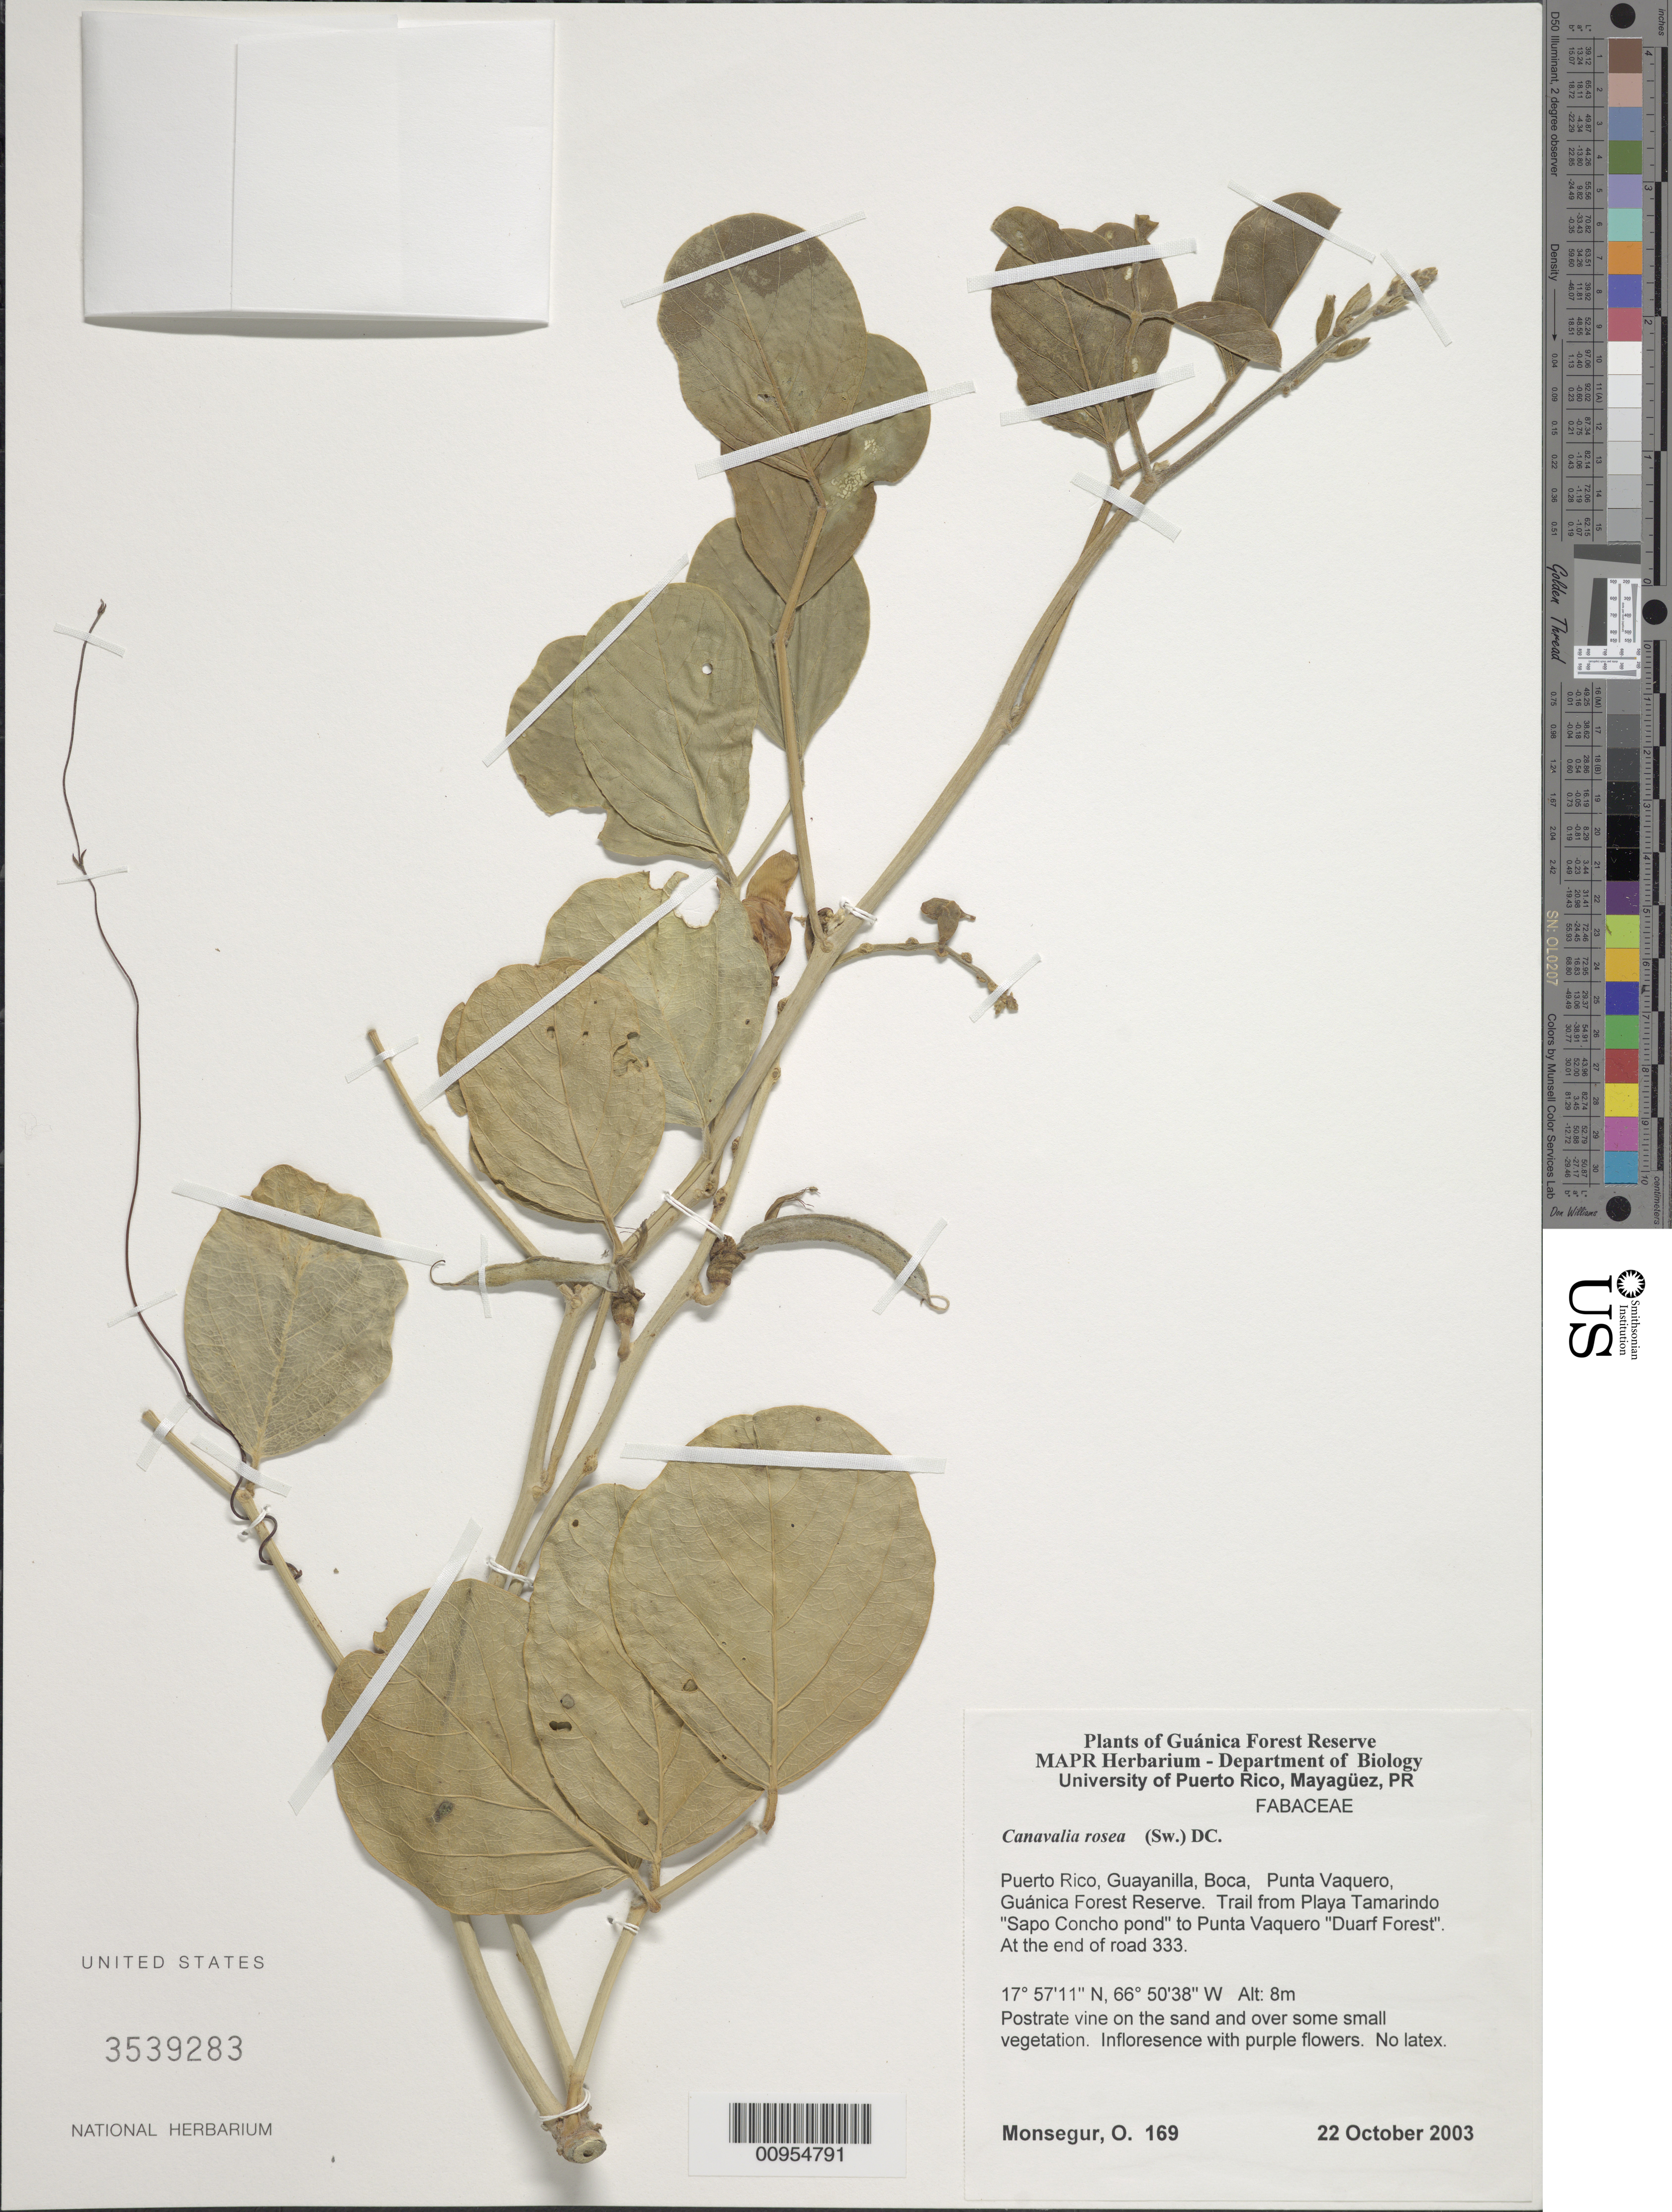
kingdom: Plantae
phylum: Tracheophyta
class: Magnoliopsida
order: Fabales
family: Fabaceae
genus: Canavalia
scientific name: Canavalia rosea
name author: (Sw.) DC.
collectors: O. Monsegur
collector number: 169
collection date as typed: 22 Oct 2003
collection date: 2003-10-22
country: Puerto Rico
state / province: Guayanilla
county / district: Boca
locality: Guánica Forest Reserve. Punta Vaquero. Trail from Playa Tamarindo "Sapo Concho pond" to Punta Vaquero "Dwarf Forest". At the end of road 333.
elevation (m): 8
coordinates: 17.57106, 66.50381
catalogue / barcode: US 3539283